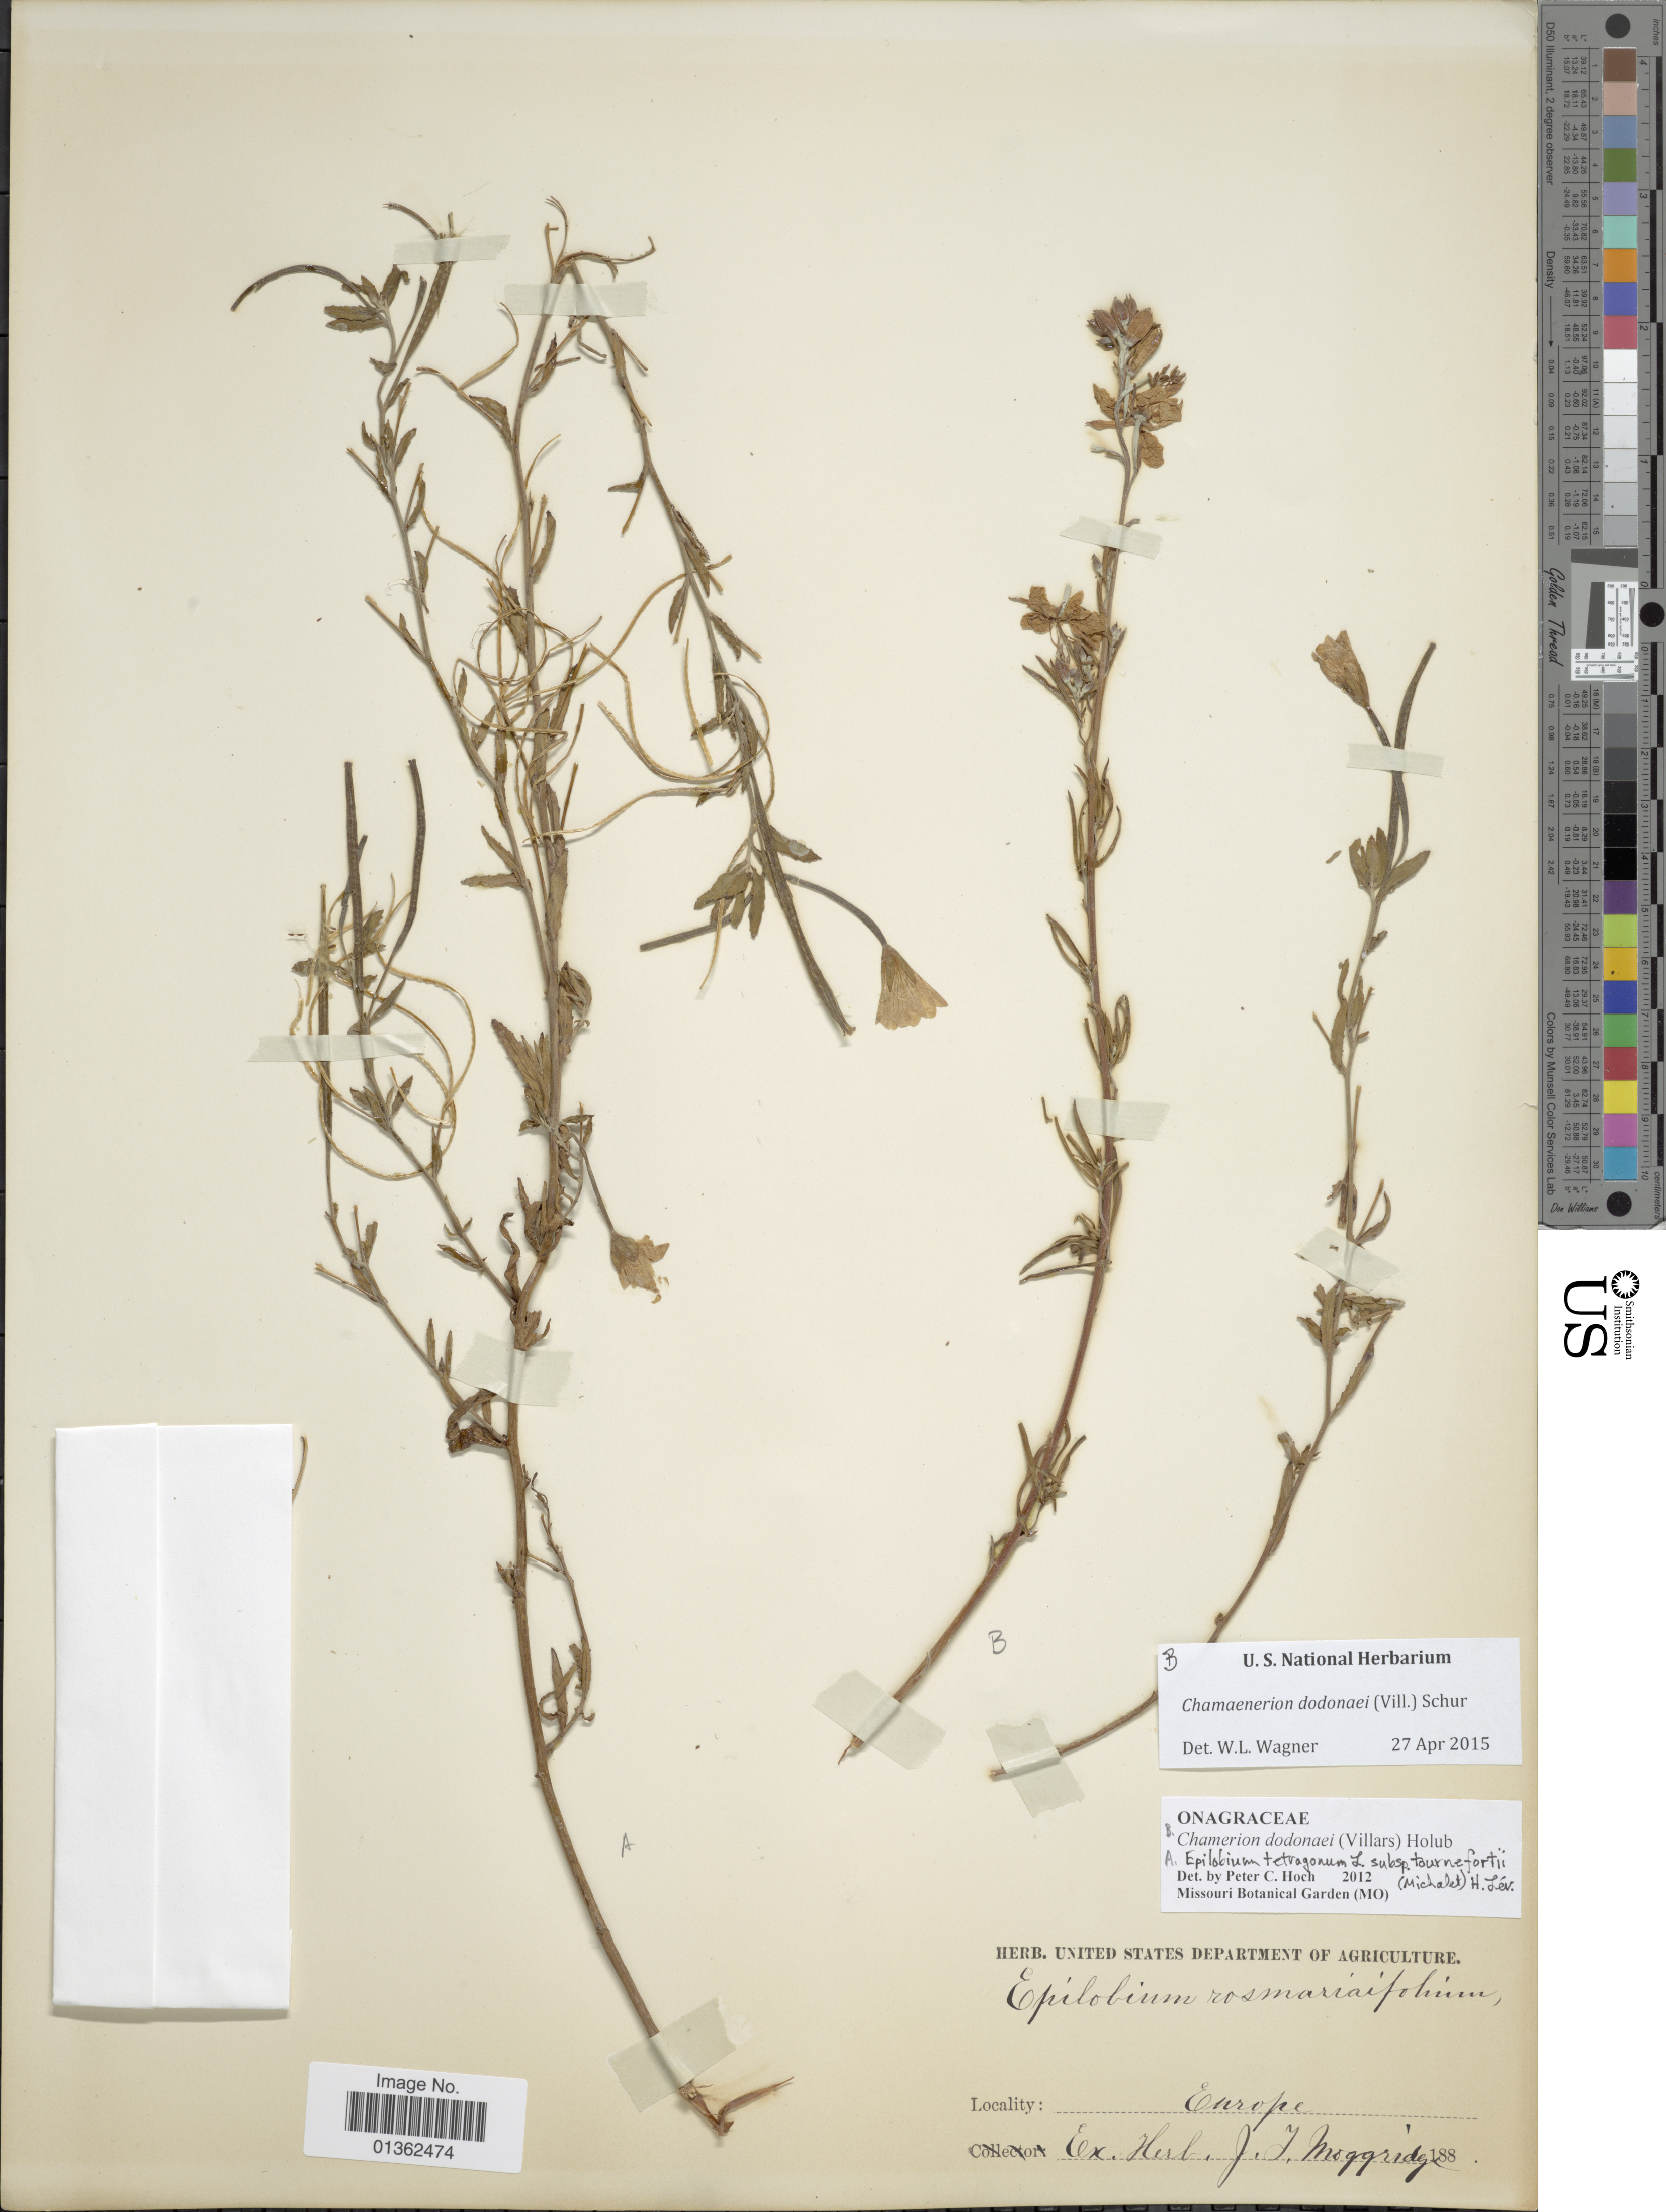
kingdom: Plantae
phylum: Tracheophyta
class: Magnoliopsida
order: Myrtales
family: Onagraceae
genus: Chamaenerion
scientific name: Chamaenerion dodonaei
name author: (Vill.) Schur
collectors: J. T. Moggridge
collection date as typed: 188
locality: Europe.